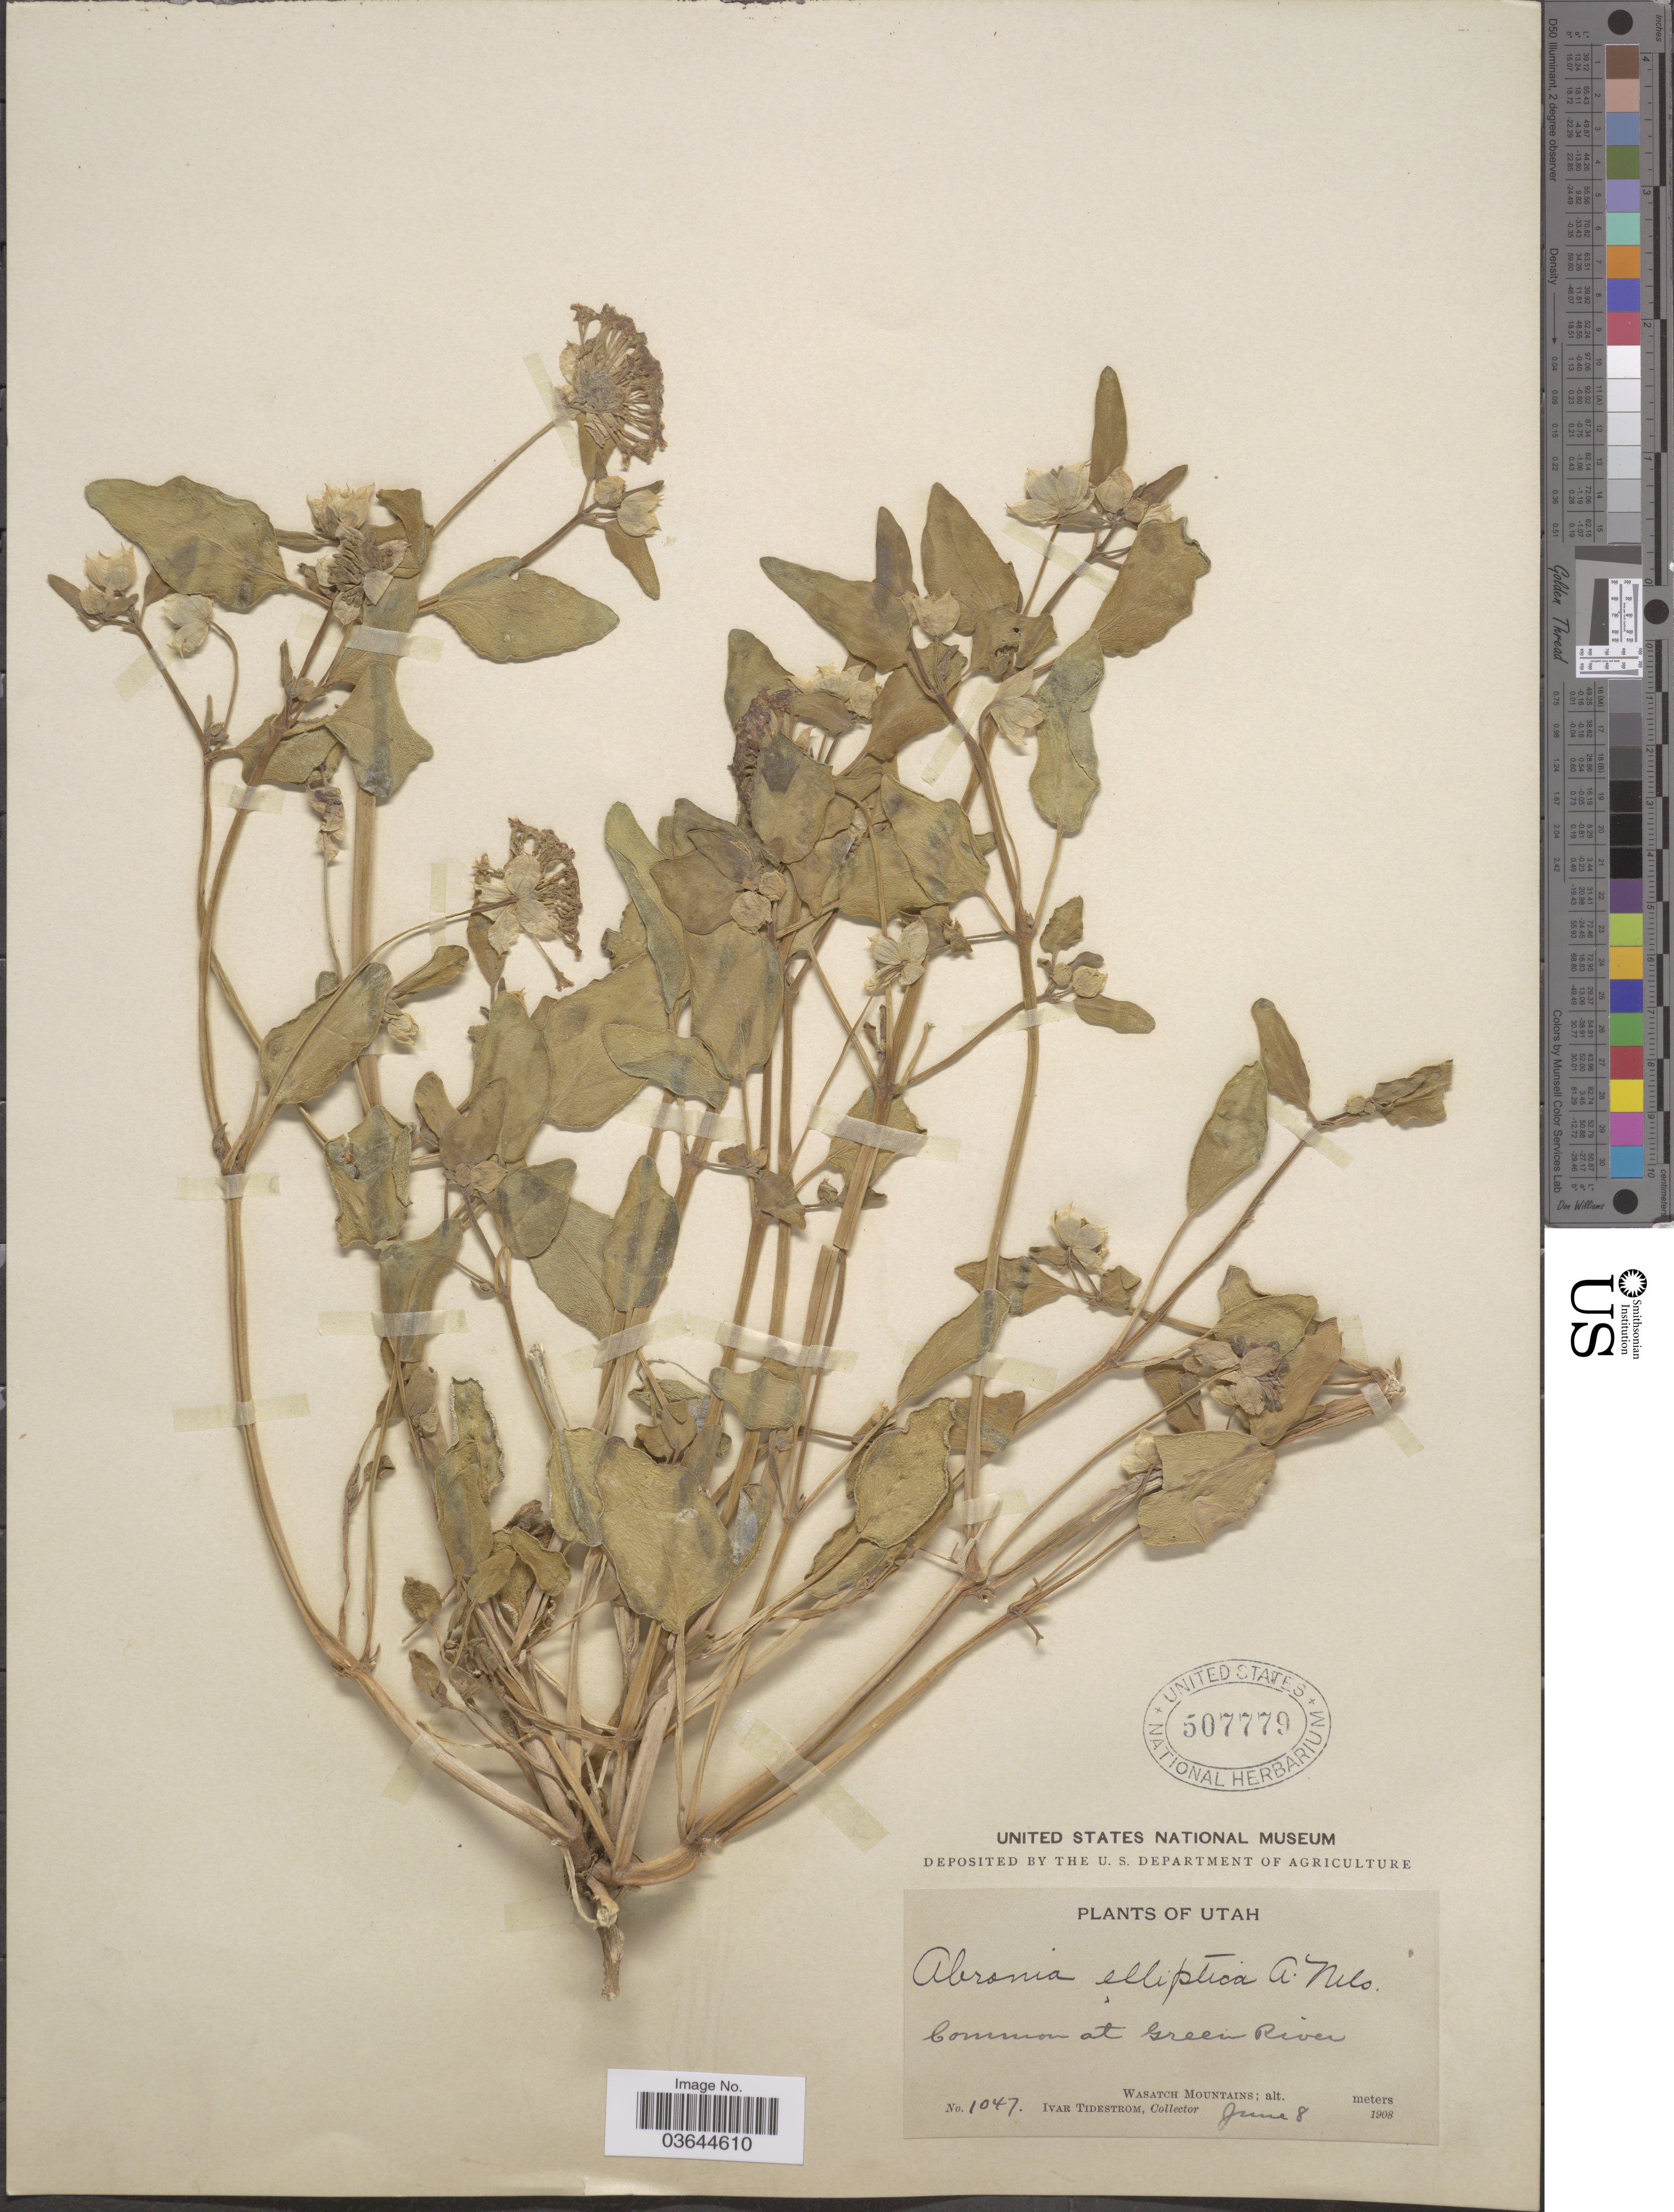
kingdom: Plantae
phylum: Tracheophyta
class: Magnoliopsida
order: Caryophyllales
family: Nyctaginaceae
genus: Abronia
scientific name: Abronia elliptica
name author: A. Nelson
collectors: I. F. Tidestrom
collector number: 1047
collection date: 1908-06-08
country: United States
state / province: Utah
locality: Common at Green River. Wasatch Mountains.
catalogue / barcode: US 507779